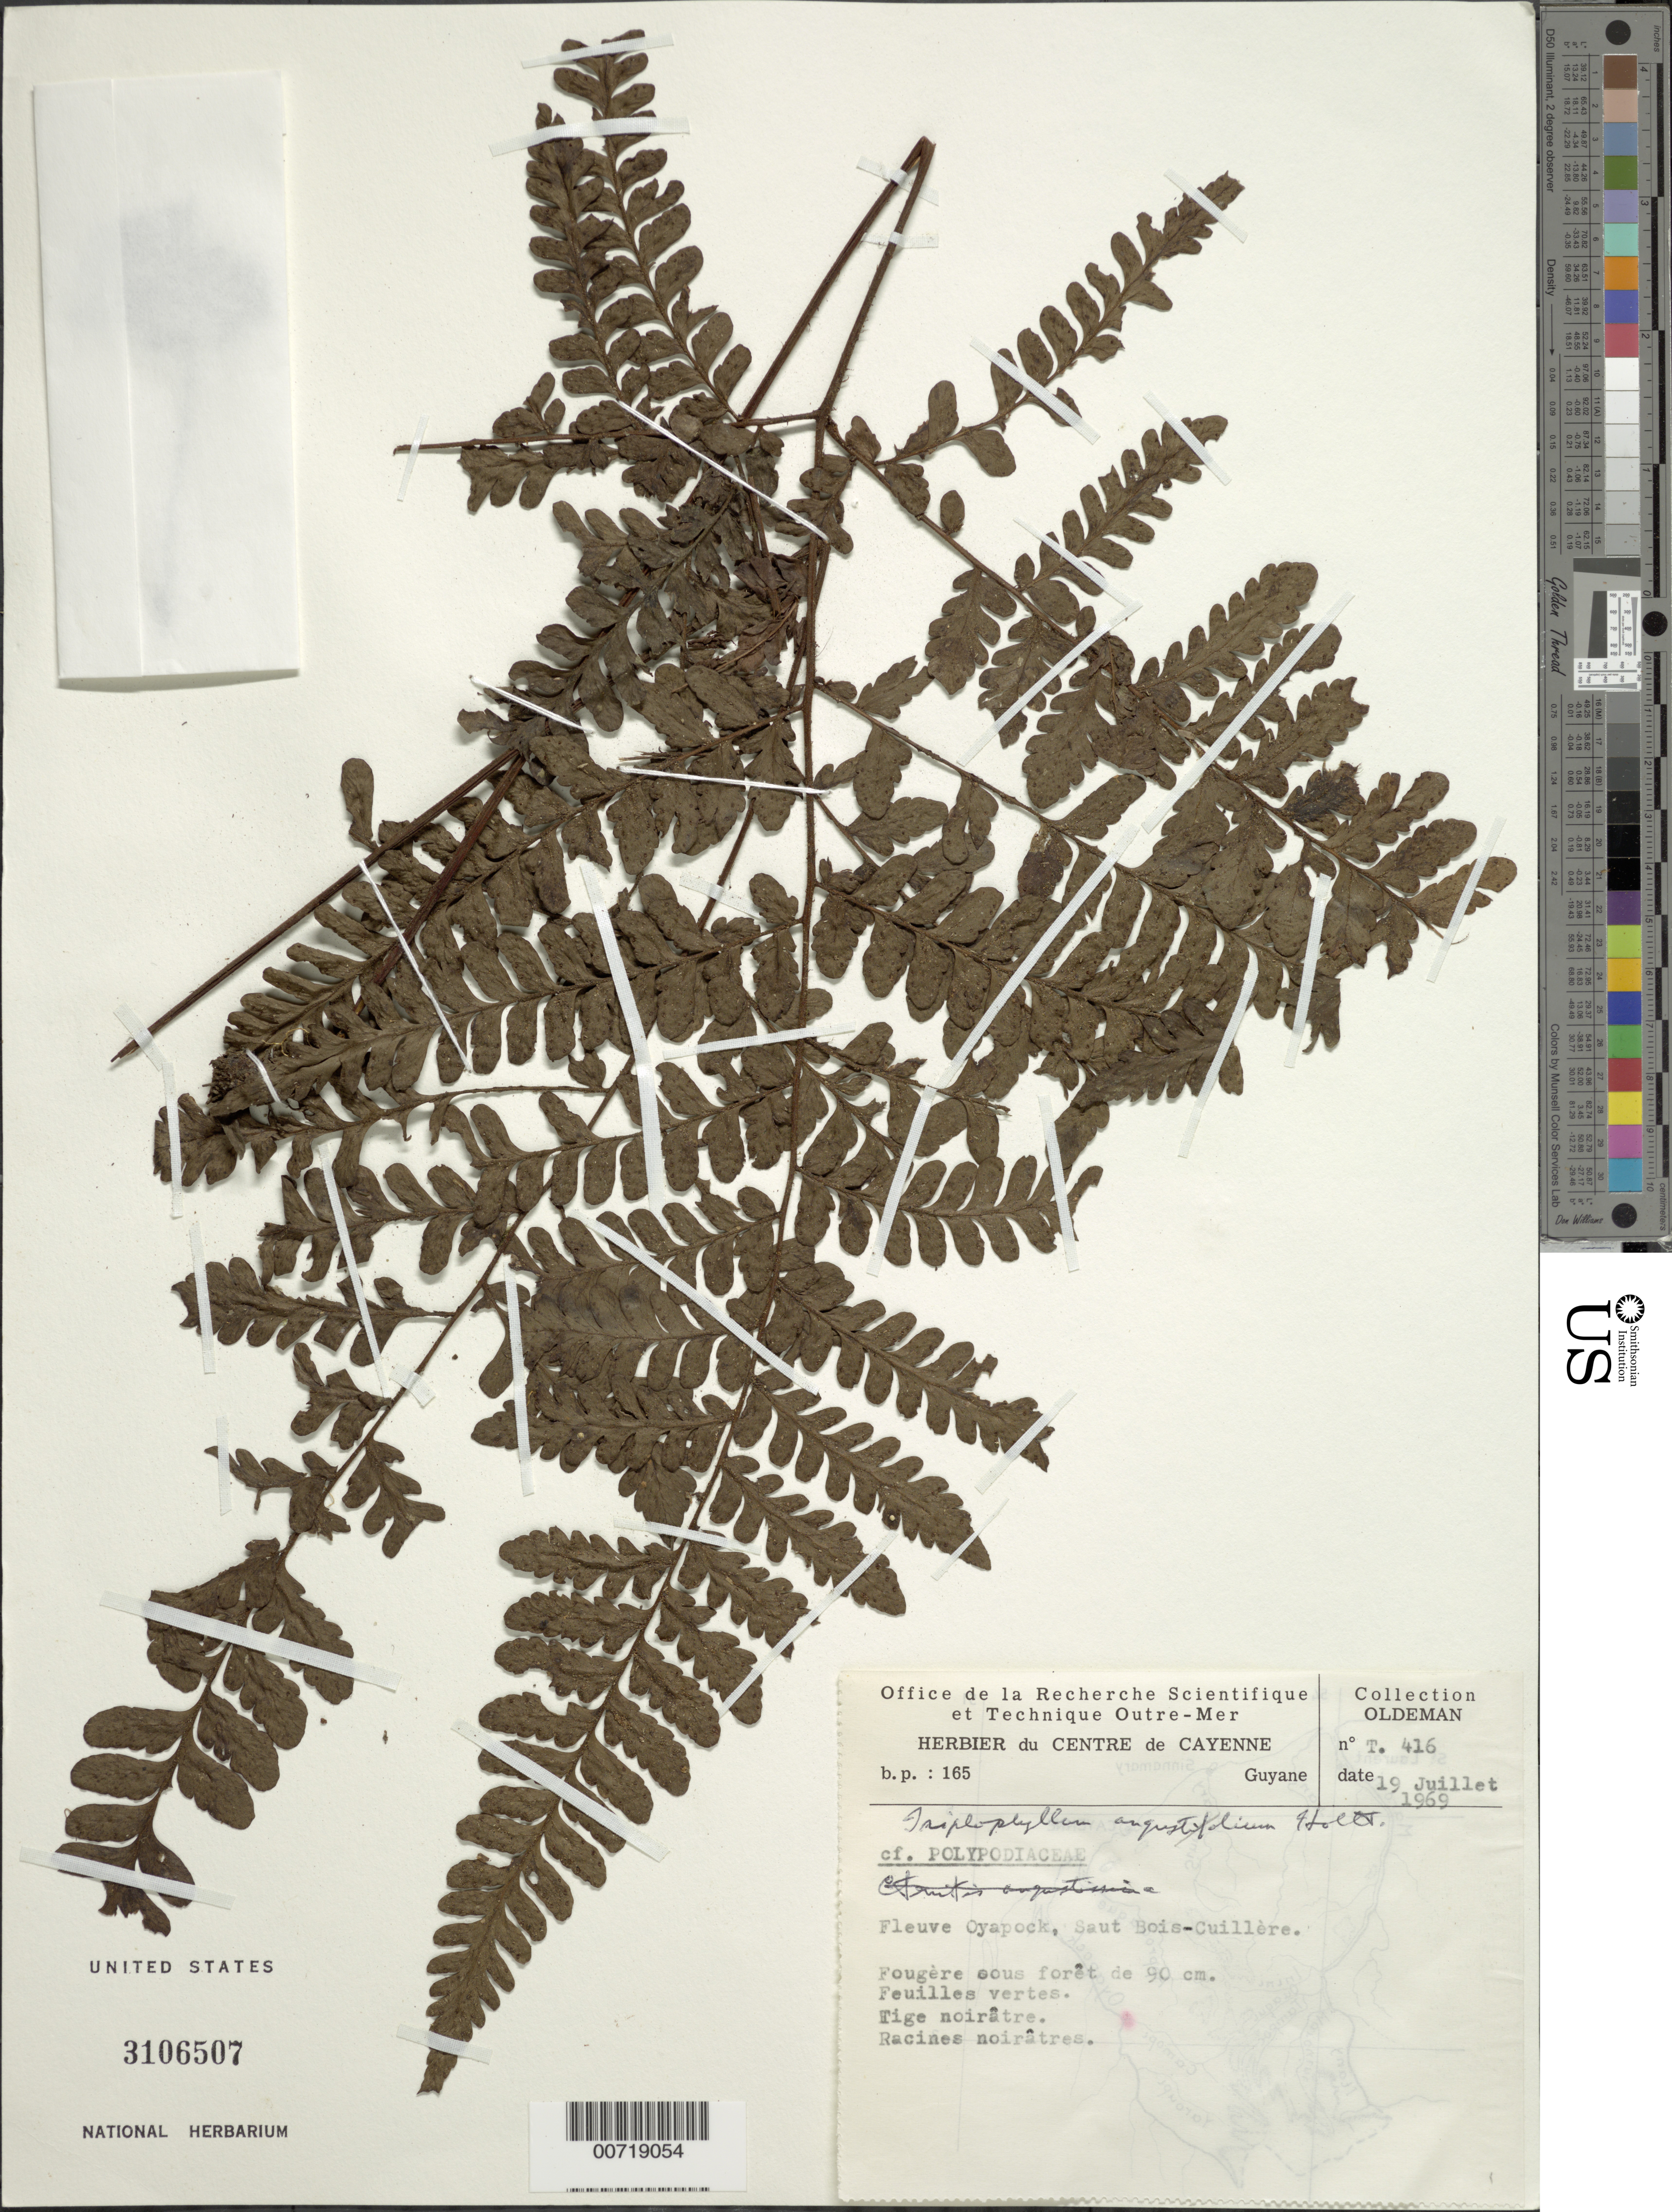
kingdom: Plantae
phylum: Tracheophyta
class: Polypodiopsida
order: Polypodiales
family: Tectariaceae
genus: Triplophyllum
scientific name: Triplophyllum funestum var. funestum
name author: (Kunze) Holttum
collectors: R. Oldeman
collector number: T 416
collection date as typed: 19-Jul-69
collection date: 1969-07-19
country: French Guiana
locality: Fleuve Oyapock, Roche Sikini, Saut Bois-Cuillère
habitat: Forest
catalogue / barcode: US 3106507